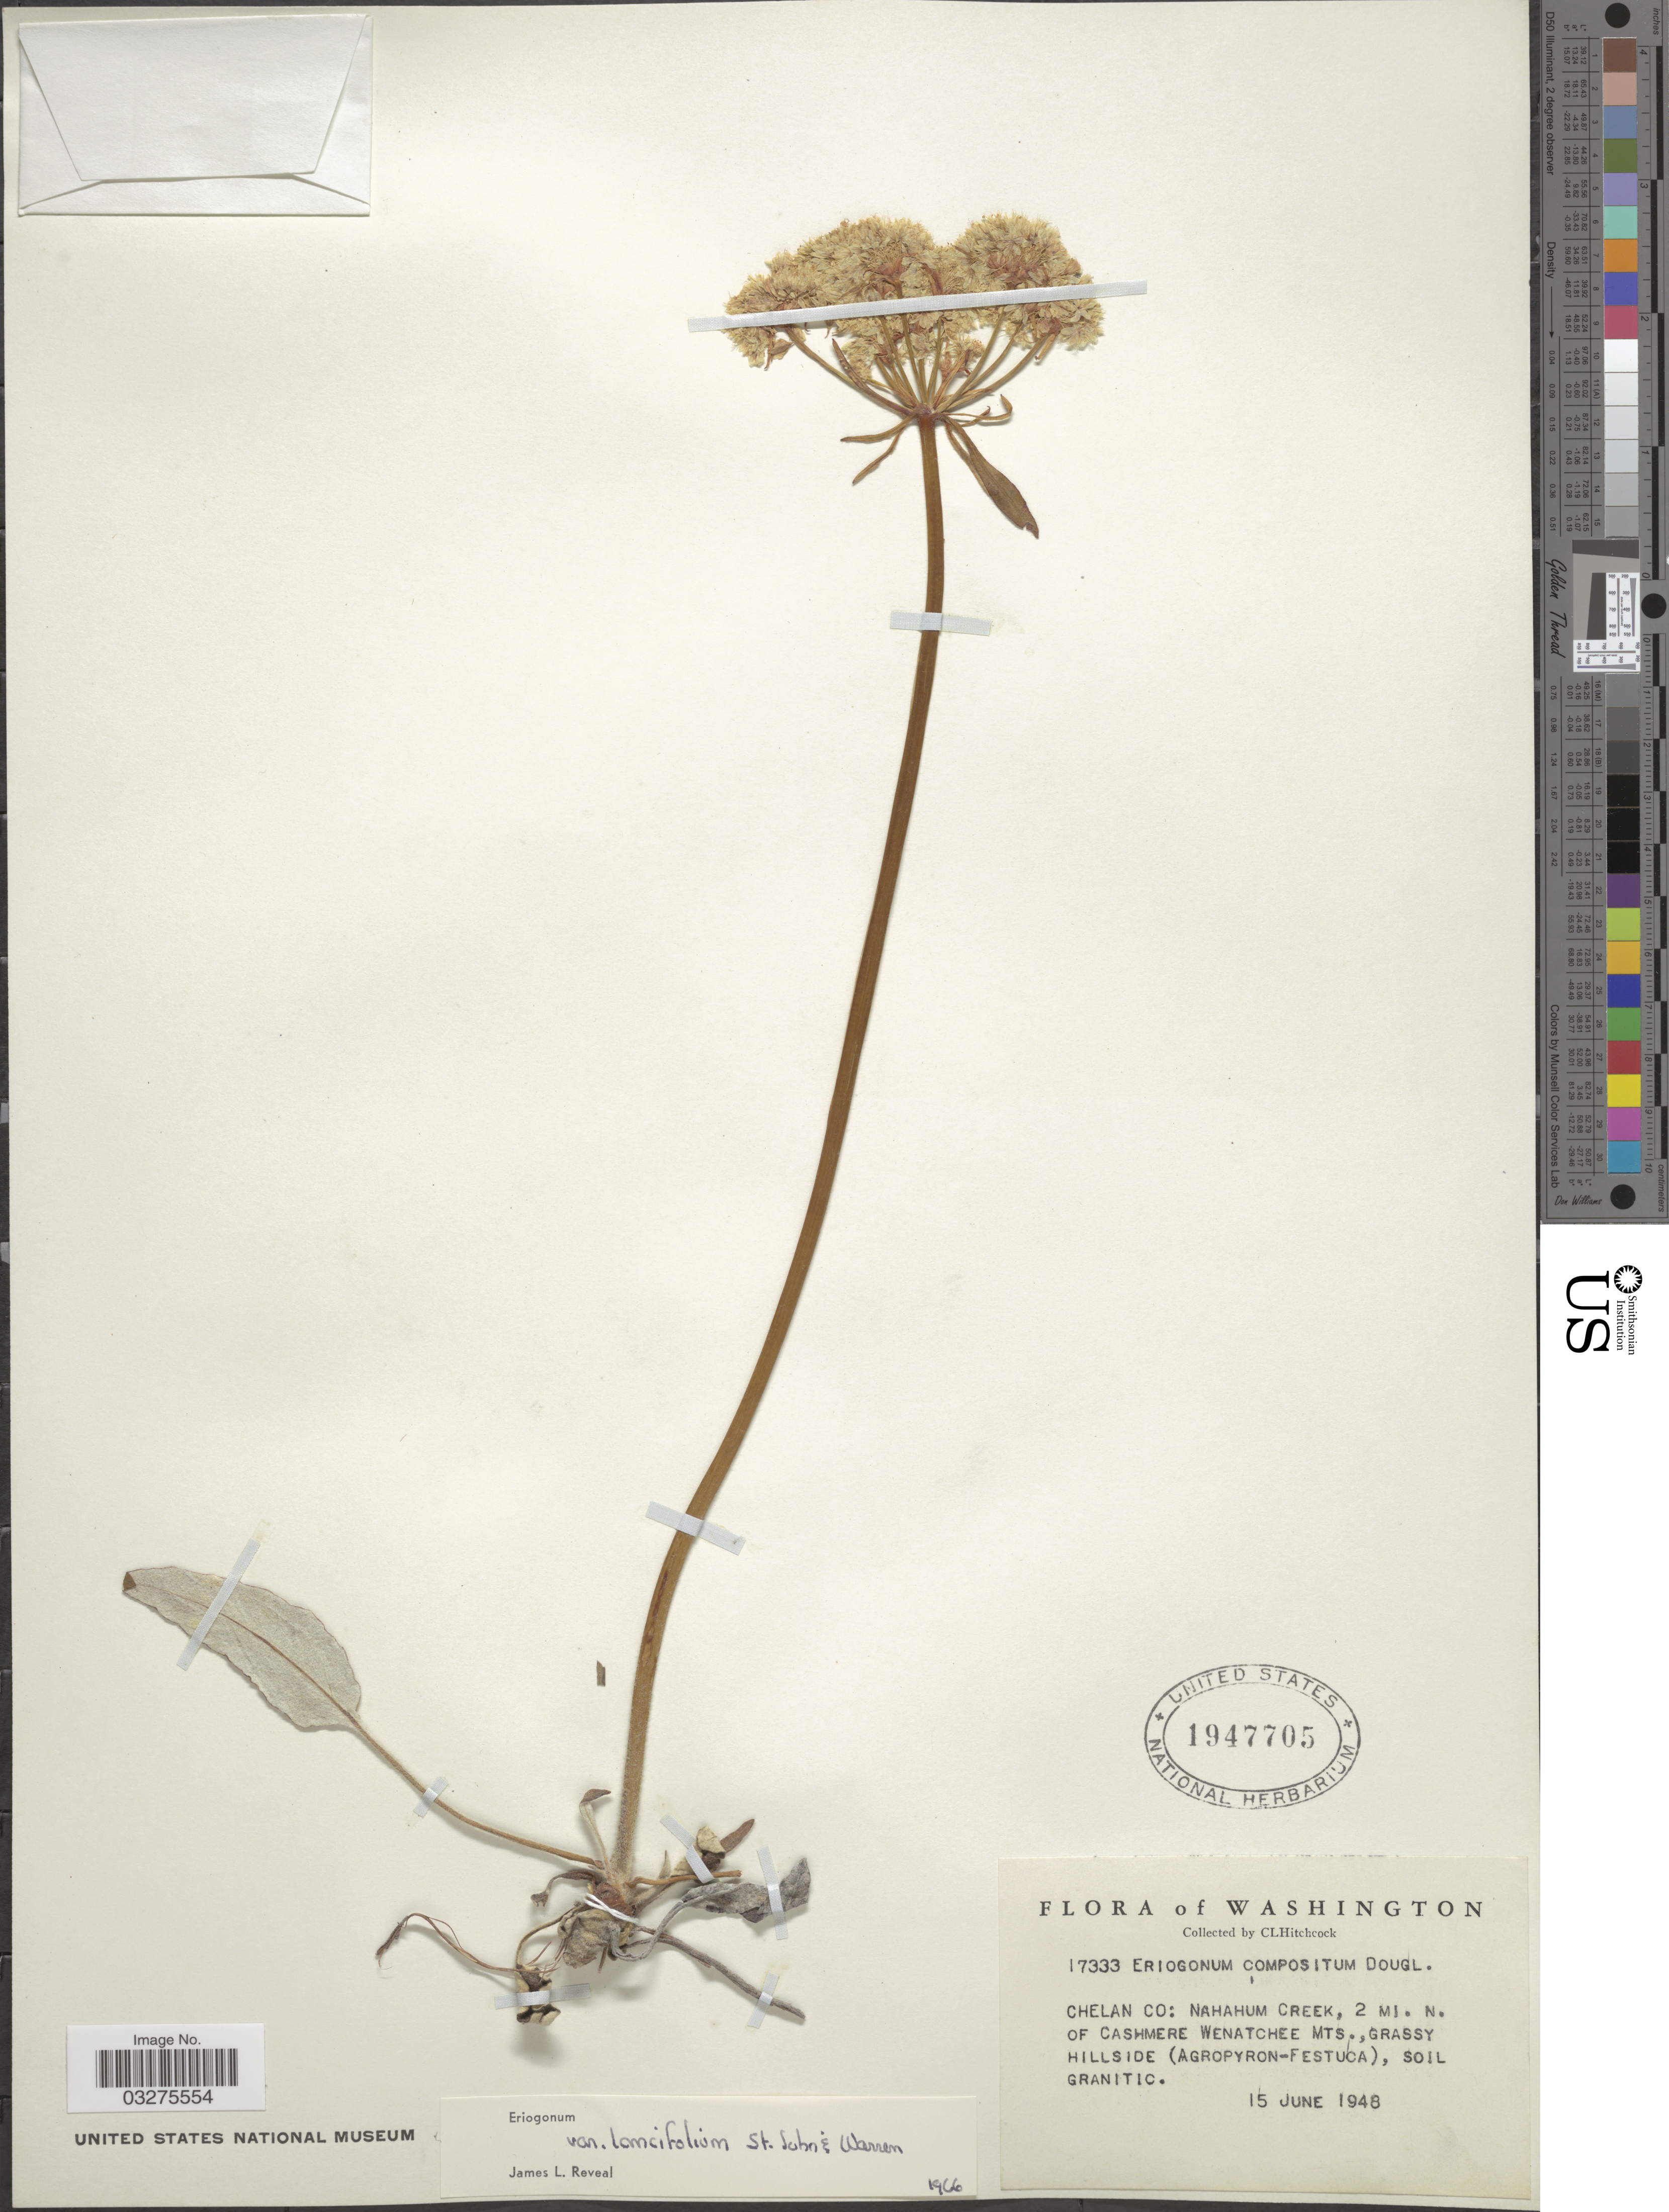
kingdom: Plantae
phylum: Tracheophyta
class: Magnoliopsida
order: Caryophyllales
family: Polygonaceae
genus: Eriogonum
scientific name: Eriogonum compositum var. lancifolium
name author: H. St. John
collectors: C. L. Hitchcock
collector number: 17333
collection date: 1948-06-15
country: United States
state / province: Washington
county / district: Chelan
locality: Chelan Co.: Nahahum Creek, 2 mi. n. of Cashmere Wenatchee Mts.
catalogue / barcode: US 1947705